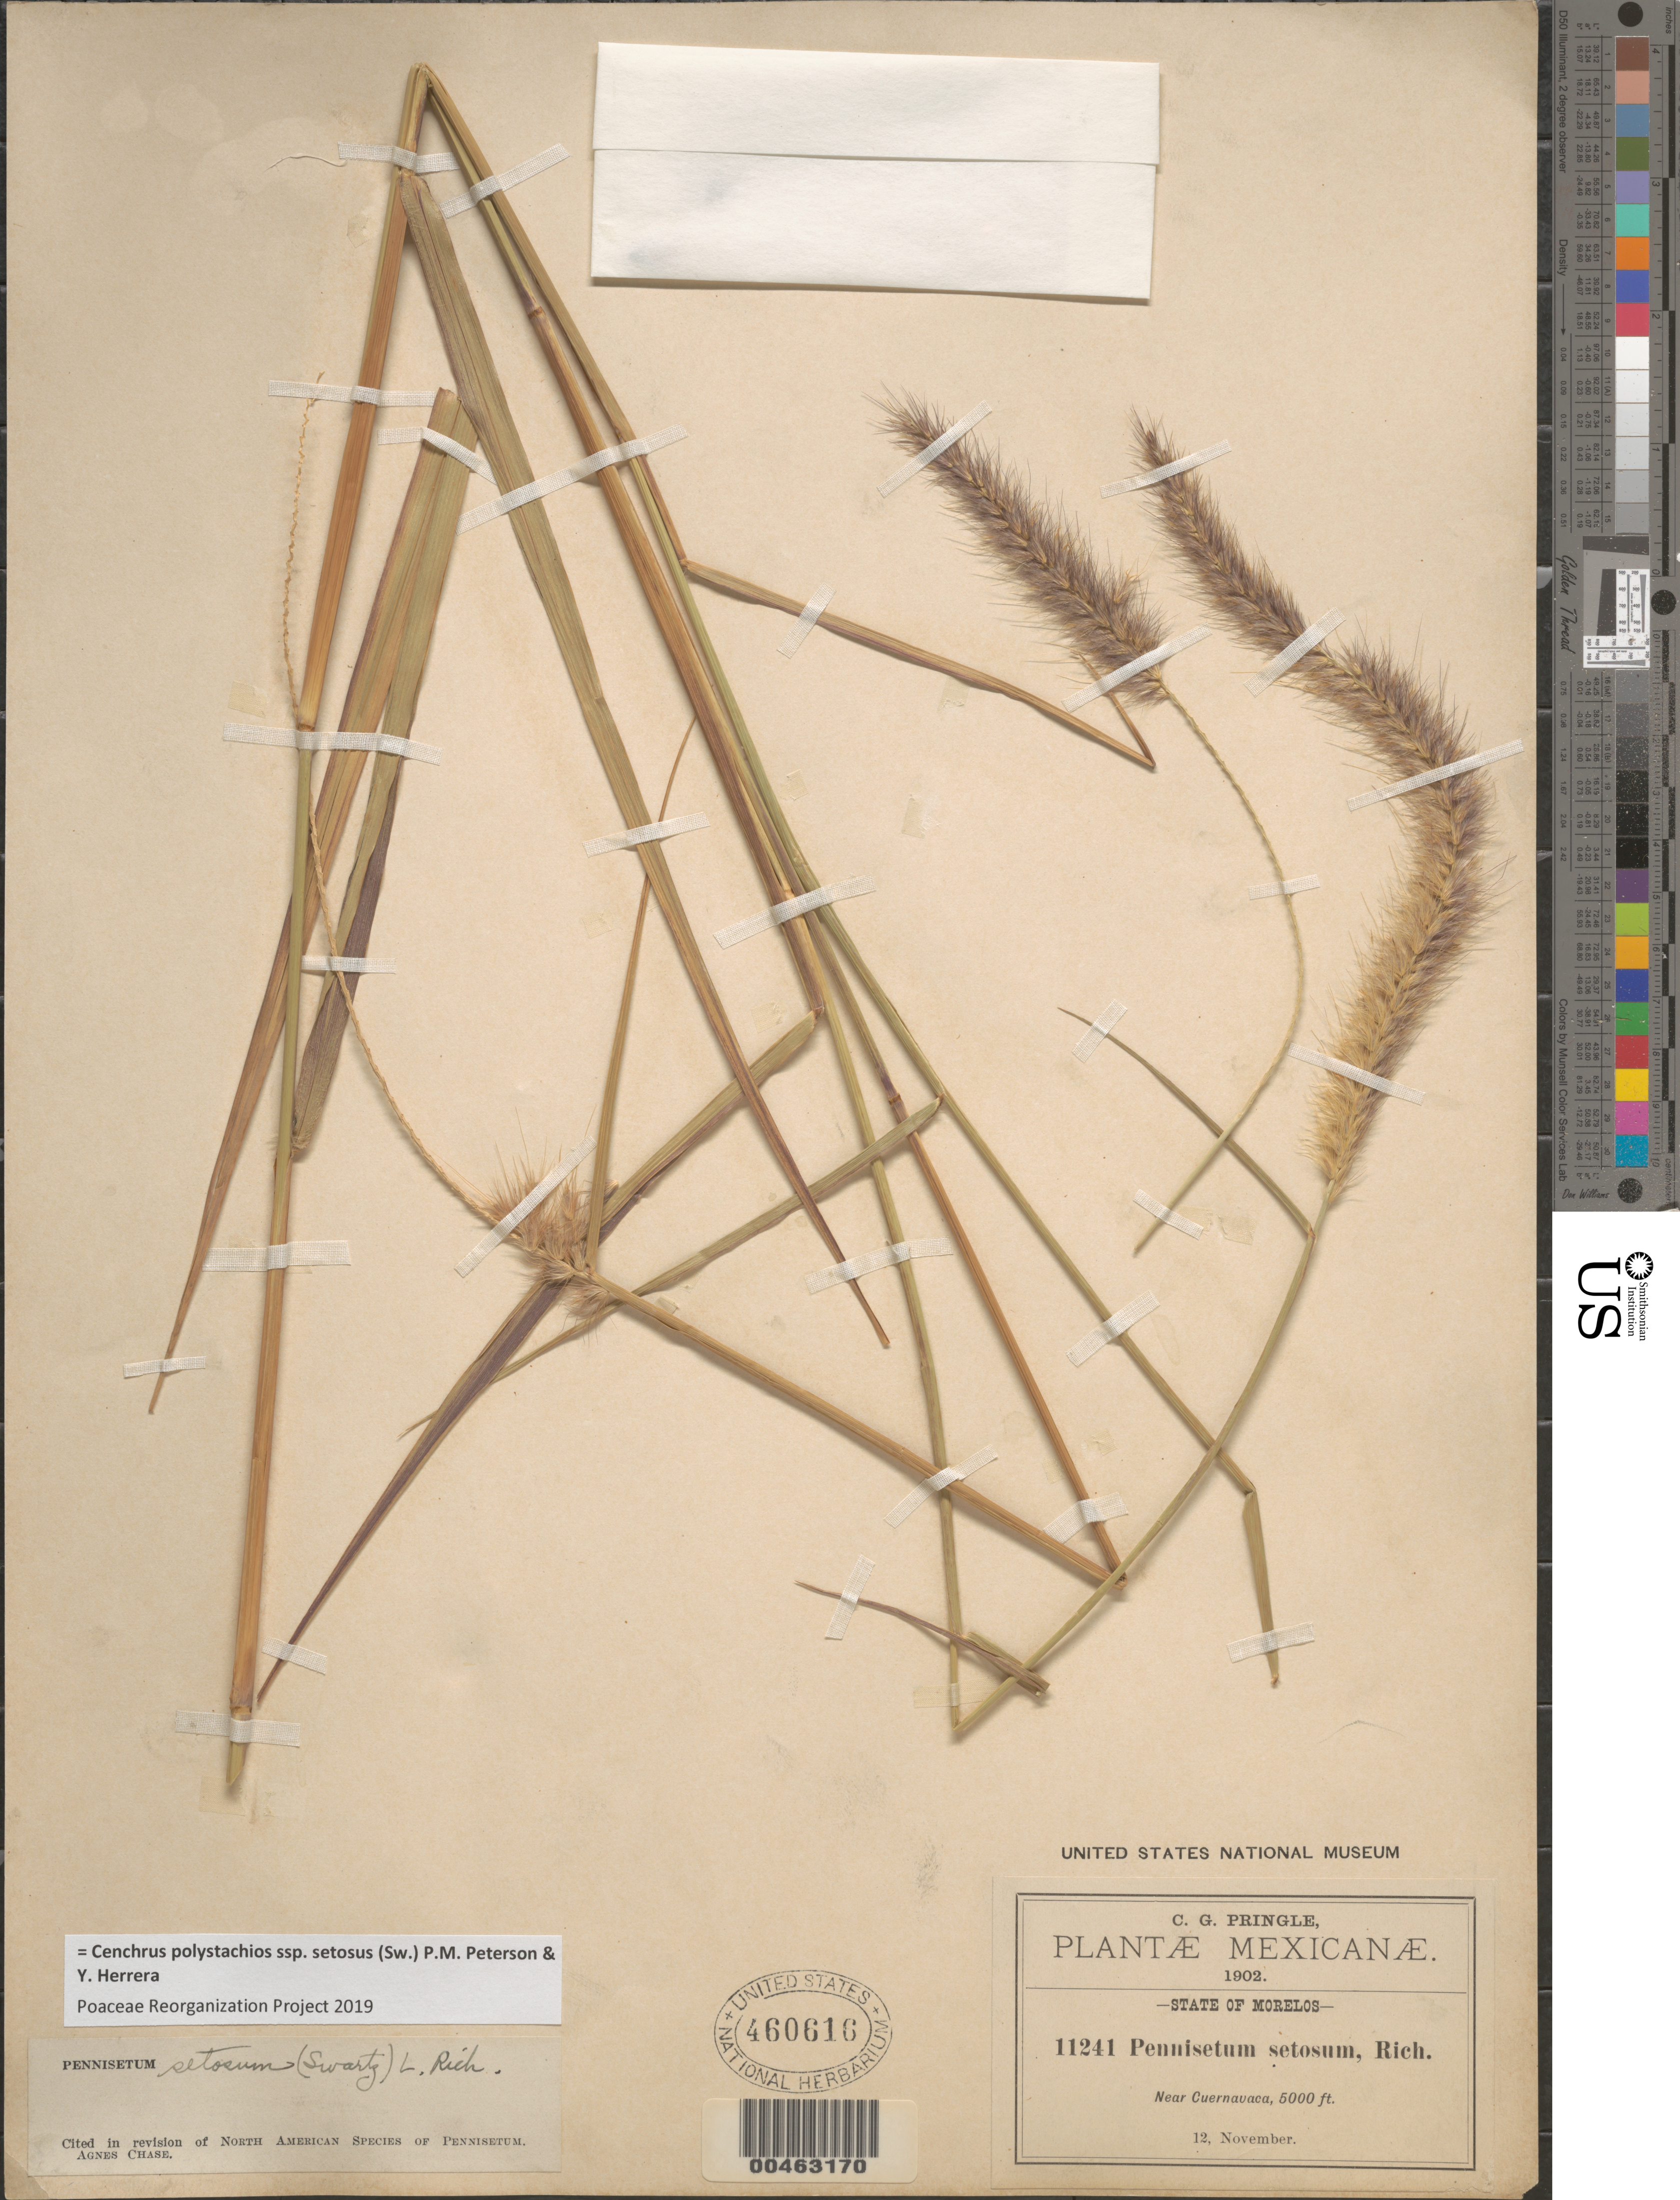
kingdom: Plantae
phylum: Tracheophyta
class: Liliopsida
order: Poales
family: Poaceae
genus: Cenchrus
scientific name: Cenchrus polystachios subsp. setosus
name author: (Sw.) P.M. Peterson & Y. Herrera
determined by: Poaceae Reorganization Project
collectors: C. G. Pringle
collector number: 11241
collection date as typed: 12 Nov 1902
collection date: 1902-11-12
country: Mexico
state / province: Morelos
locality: Near Cuernavaca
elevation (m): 1524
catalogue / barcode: US 460616